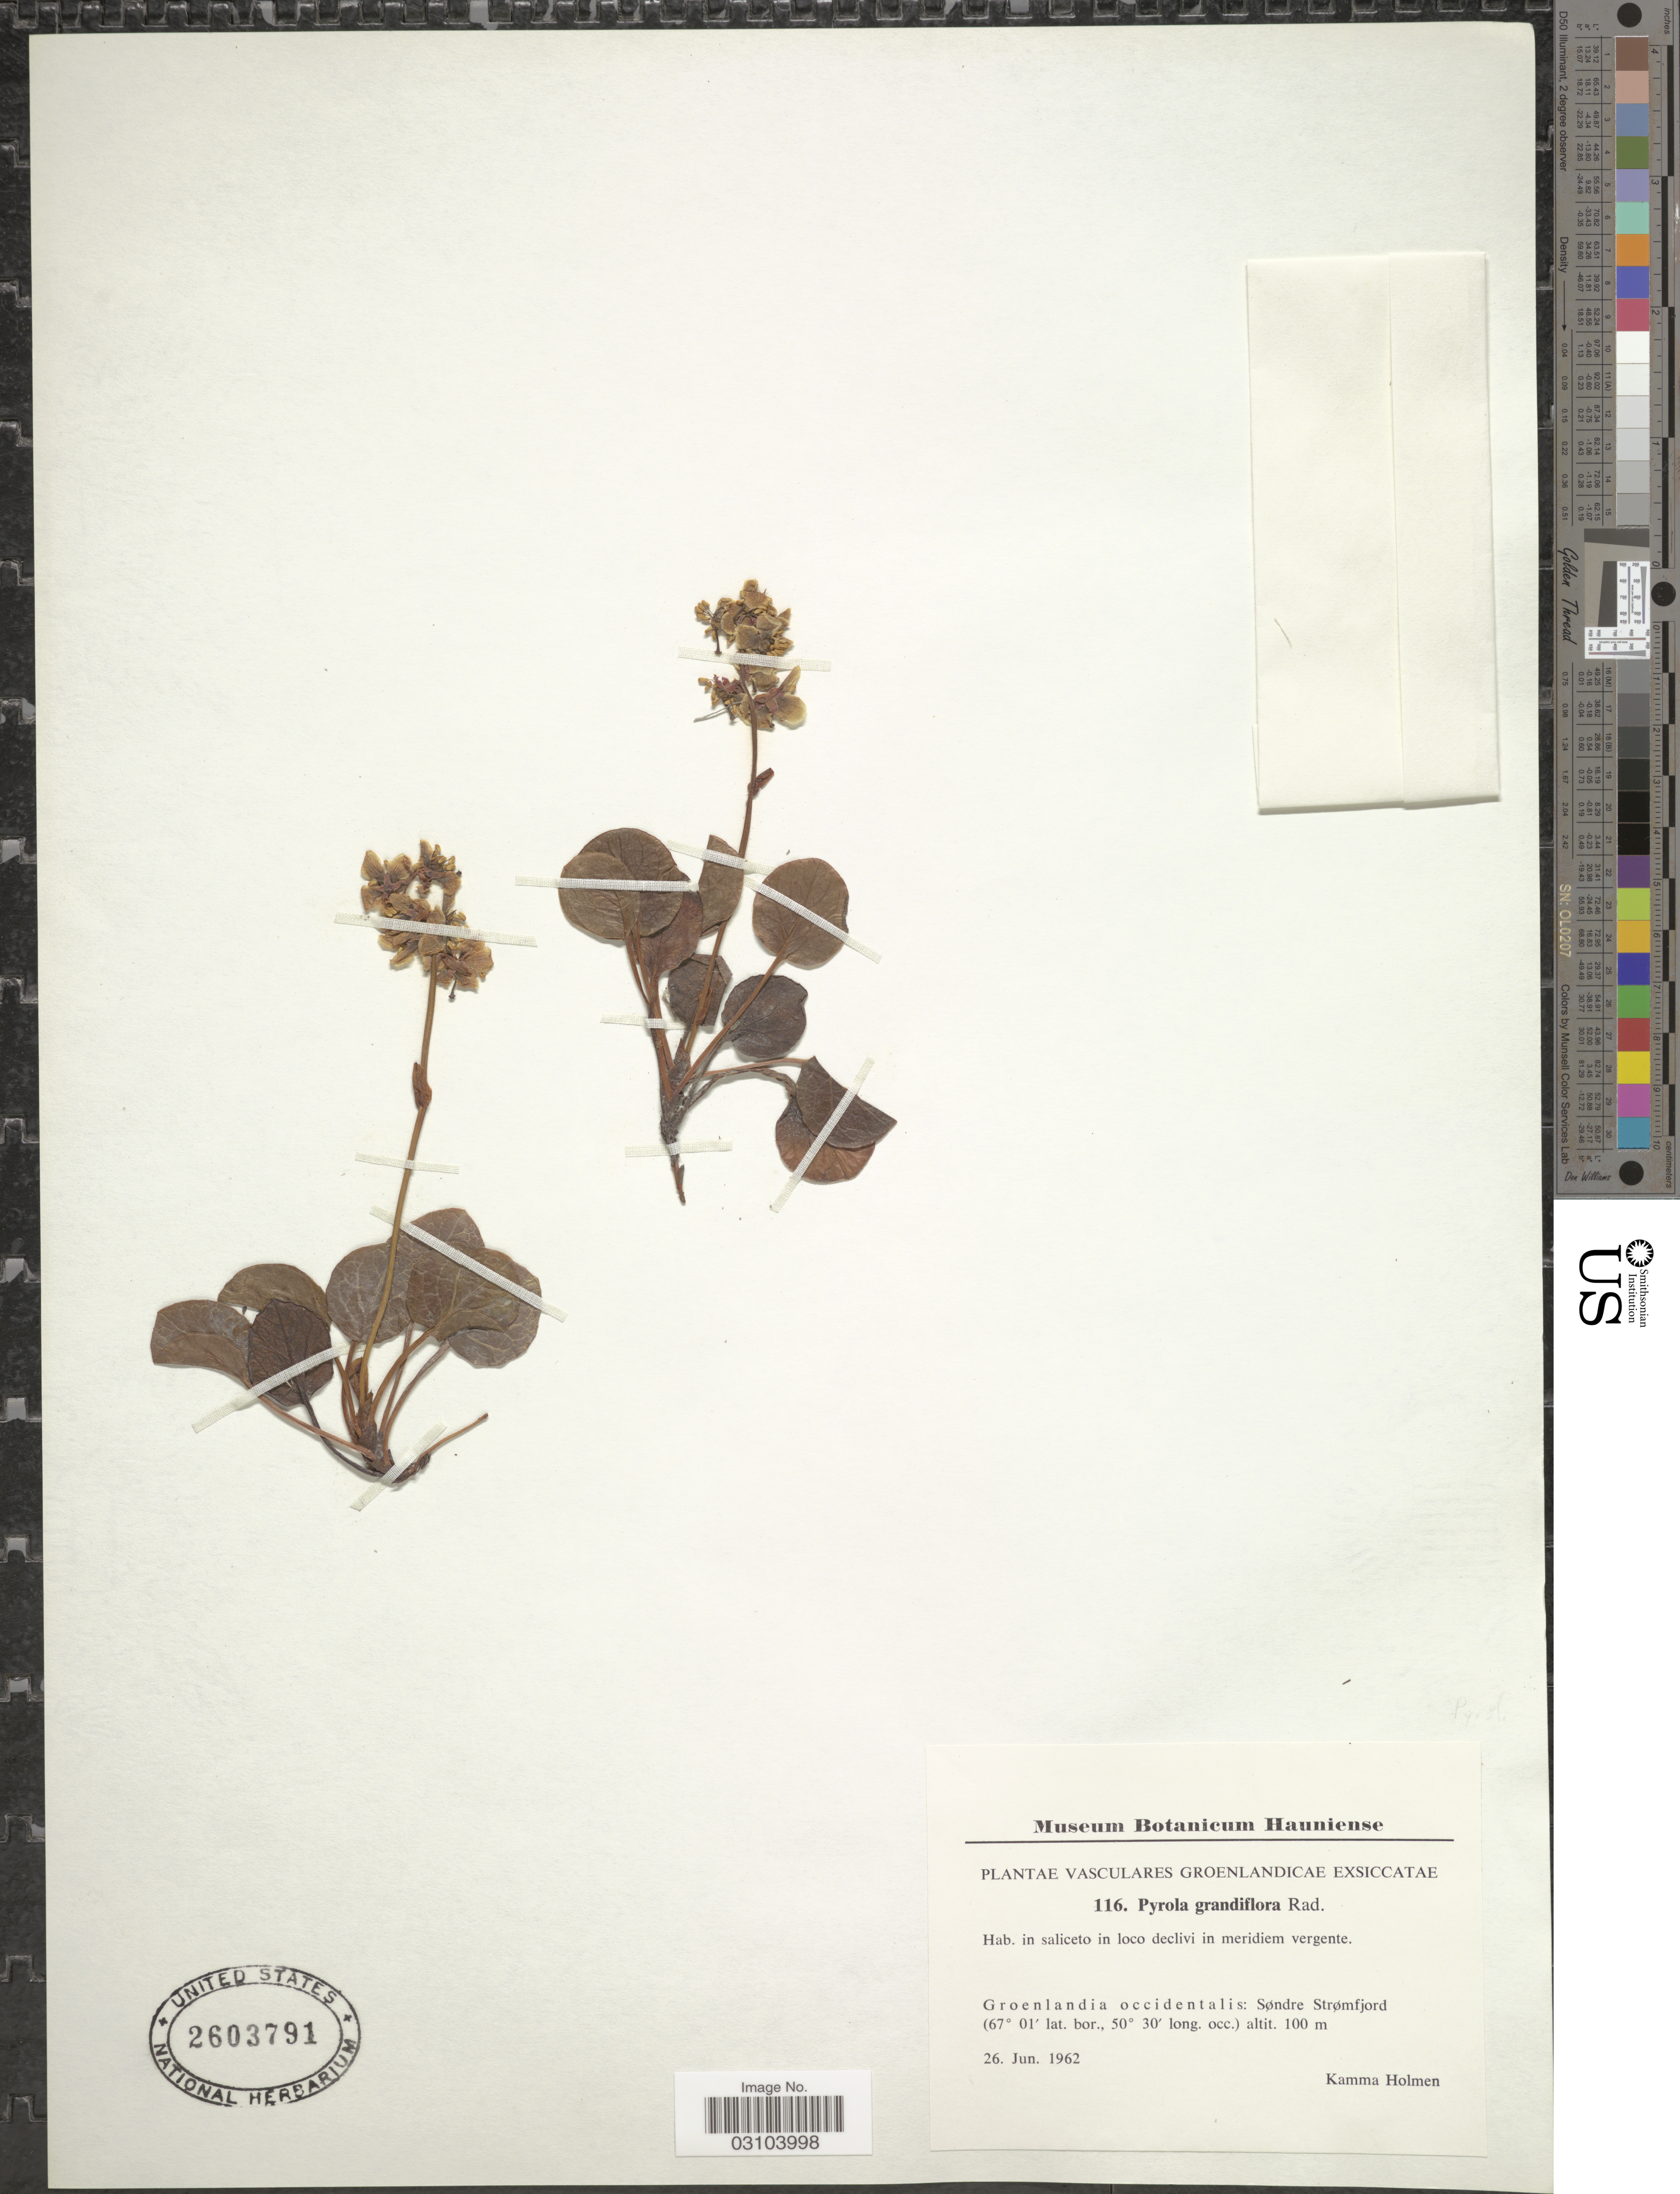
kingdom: Plantae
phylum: Tracheophyta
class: Magnoliopsida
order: Ericales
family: Ericaceae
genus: Pyrola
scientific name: Pyrola grandiflora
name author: Radius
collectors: K. A. Holmen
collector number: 116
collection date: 1962-06-26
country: Greenland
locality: Vasculares Groenlandicae. Groenlandia occidentalis: Søndre Strømfjord.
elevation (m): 100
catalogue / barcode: US 2603791